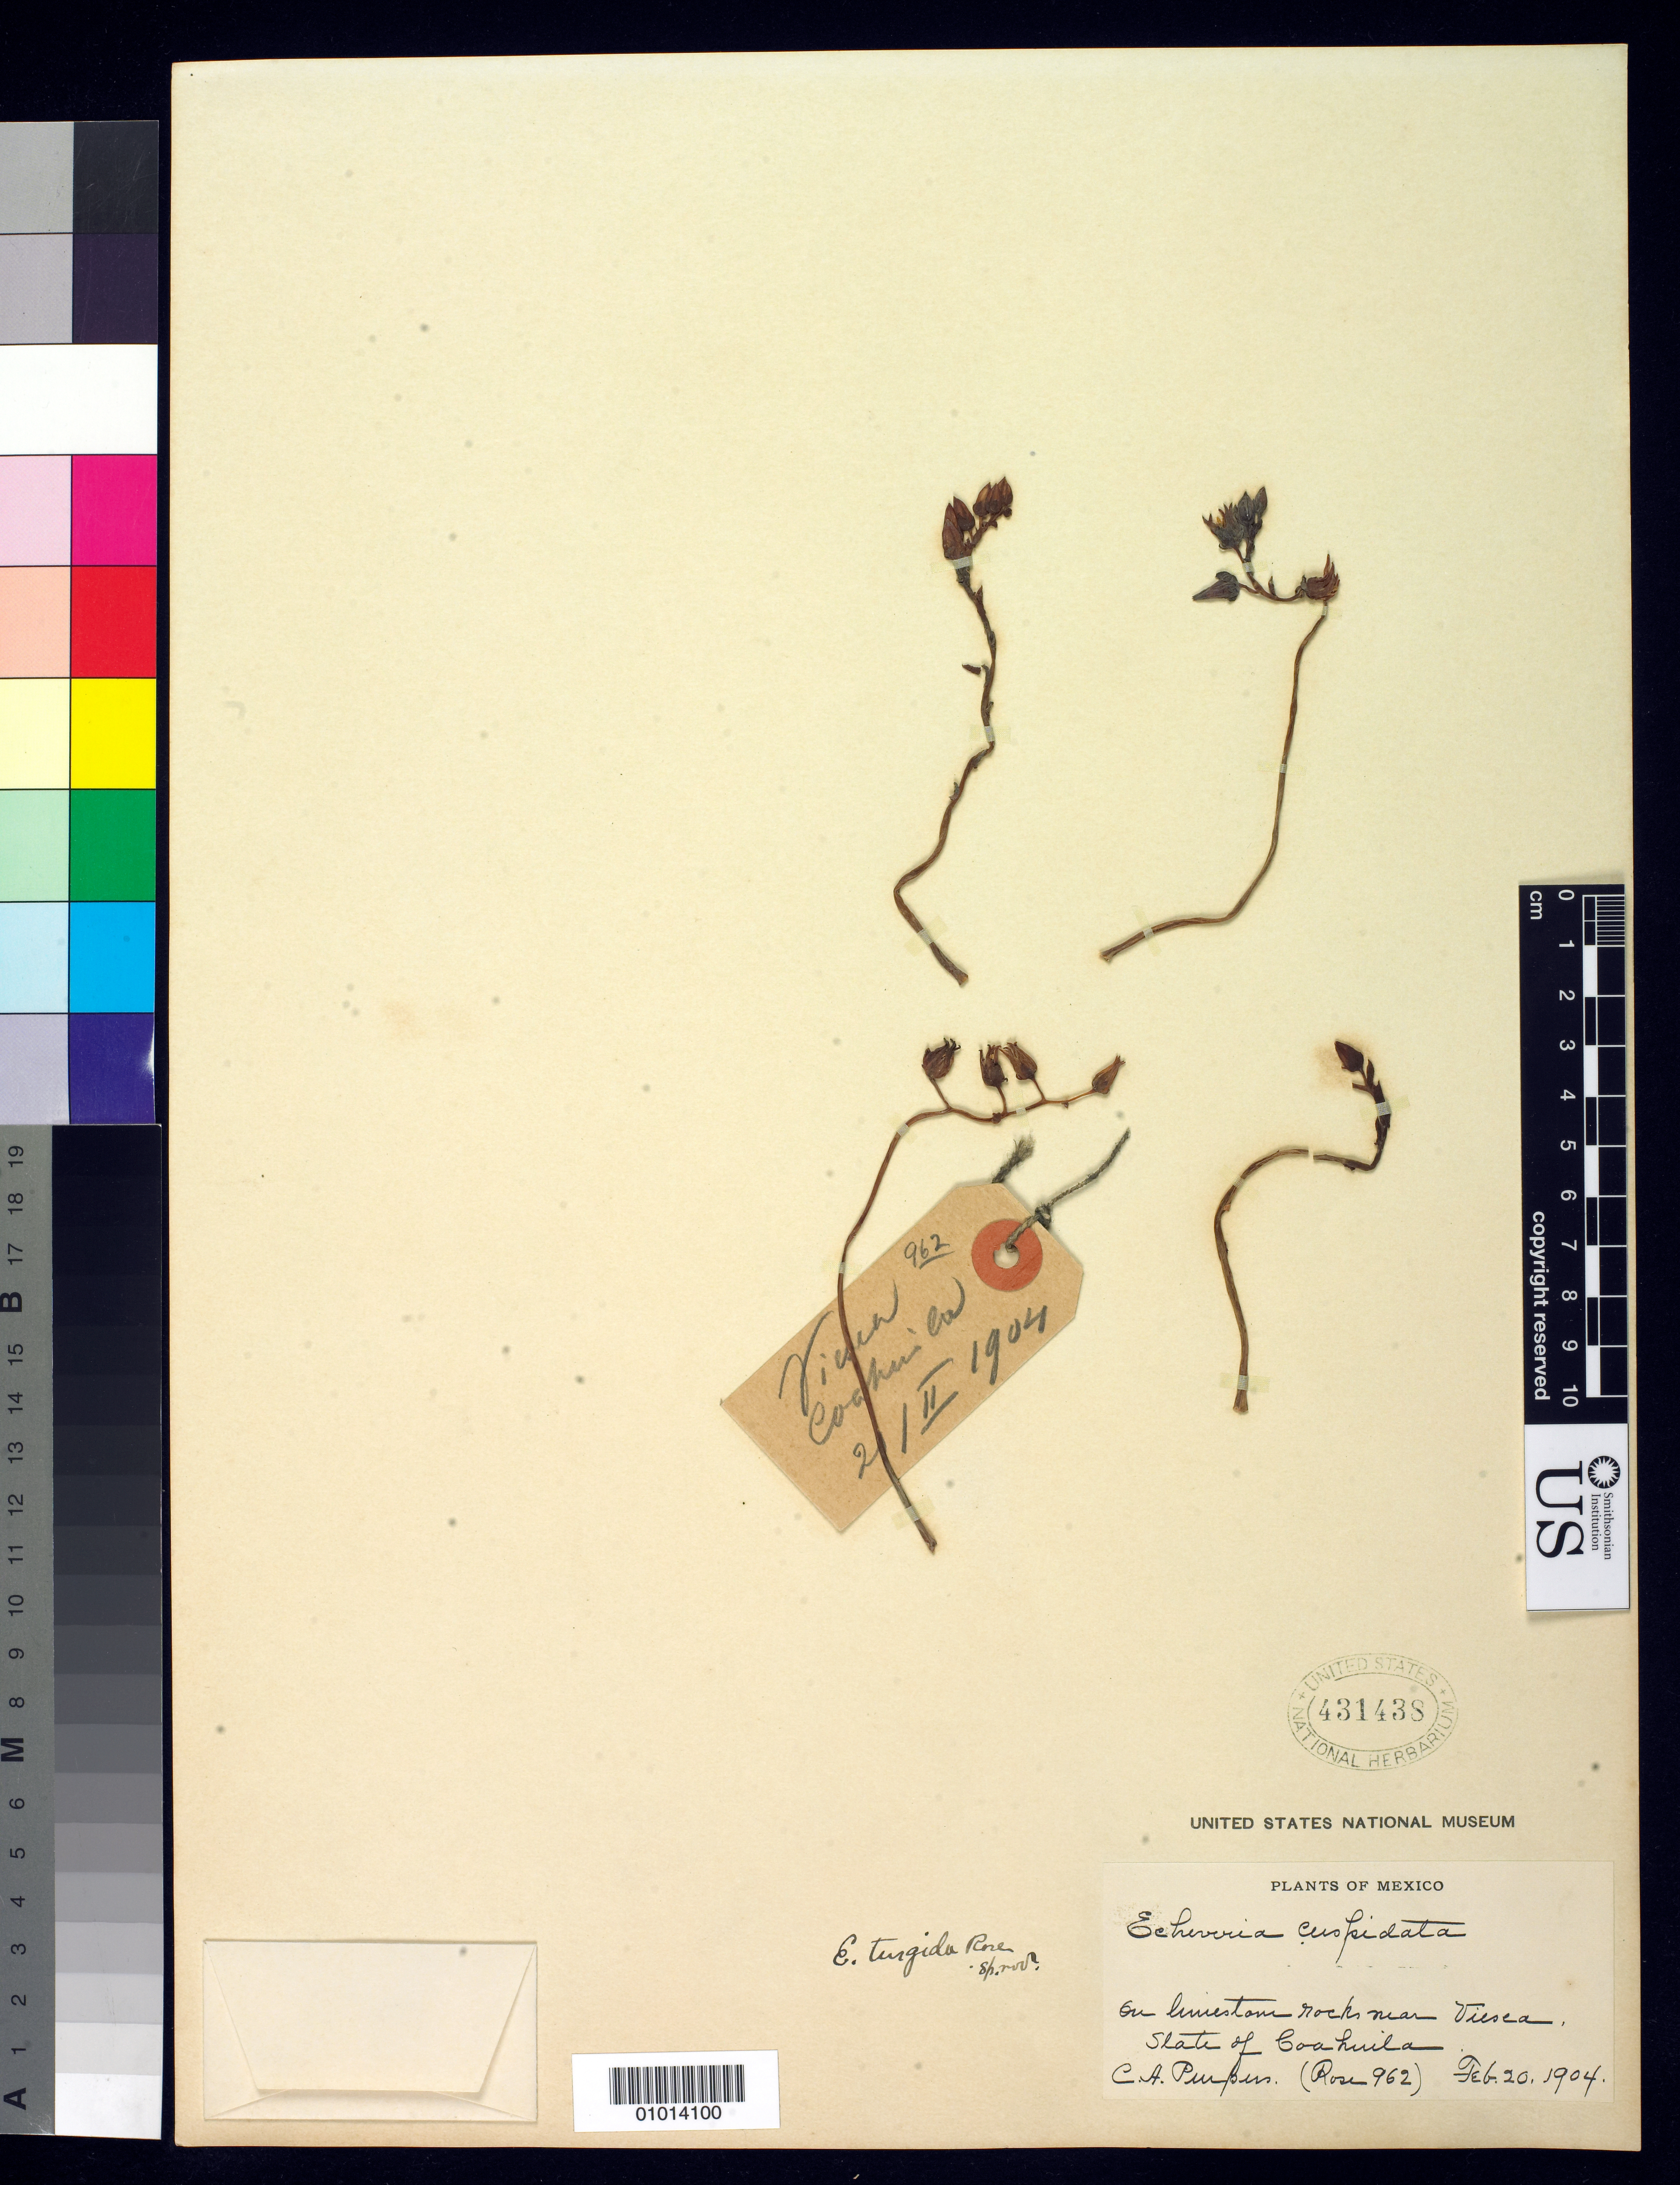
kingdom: Plantae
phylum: Tracheophyta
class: Magnoliopsida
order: Saxifragales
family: Crassulaceae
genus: Echeveria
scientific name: Echeveria turgida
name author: Rose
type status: Isotype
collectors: C. A. Purpus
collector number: Rose 962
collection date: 1904-02-20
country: Mexico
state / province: Coahuila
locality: Near Viesca.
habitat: On limestone rocks.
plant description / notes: Specimen apparently made from cultivated plant. Protologue, "Collected by C.A. Purpus on limestone rock near Viesca, Coahuila, Mexico, February 20, 1904; flowered in Washington, January, 1905 (Rose no. 962)."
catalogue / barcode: US 431438